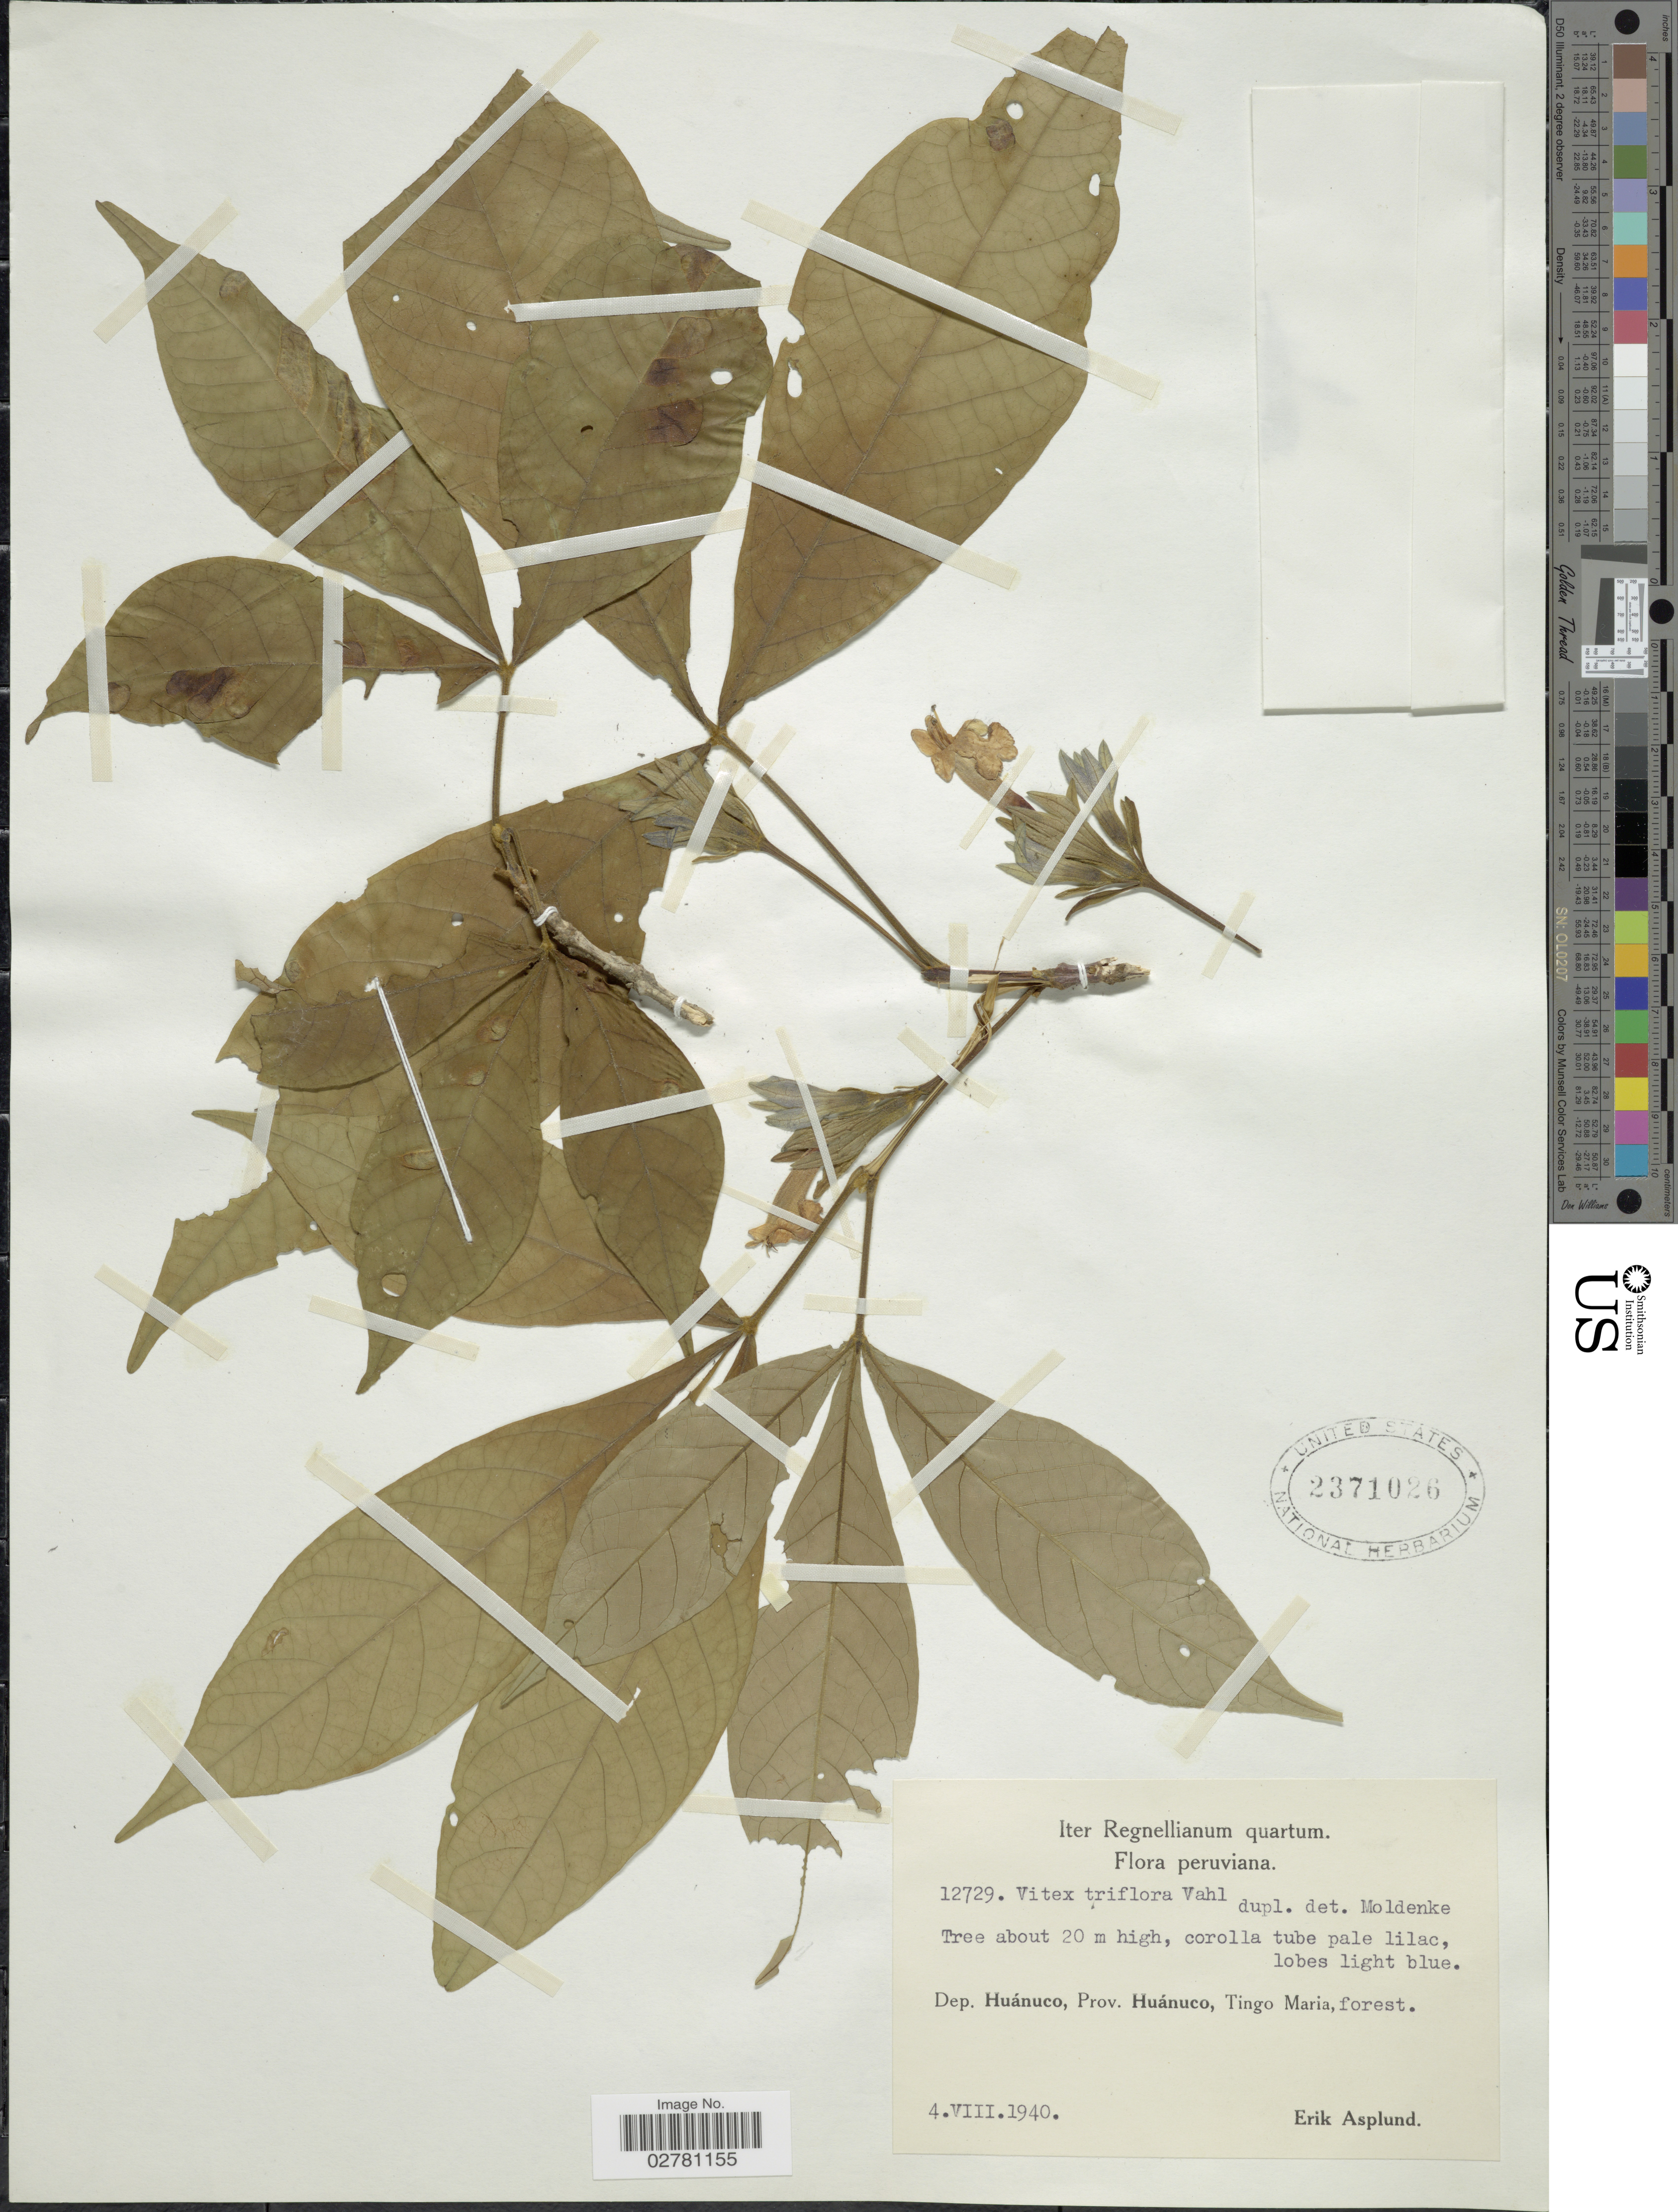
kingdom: Plantae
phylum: Tracheophyta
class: Magnoliopsida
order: Lamiales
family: Lamiaceae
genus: Vitex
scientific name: Vitex triflora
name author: Vahl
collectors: E. Asplund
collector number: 12729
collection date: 1940-08-04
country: Peru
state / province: Huánuco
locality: Dep. Huánuco. Prov. Huánuco, Tingo Maria, forest.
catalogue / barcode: US 2371026